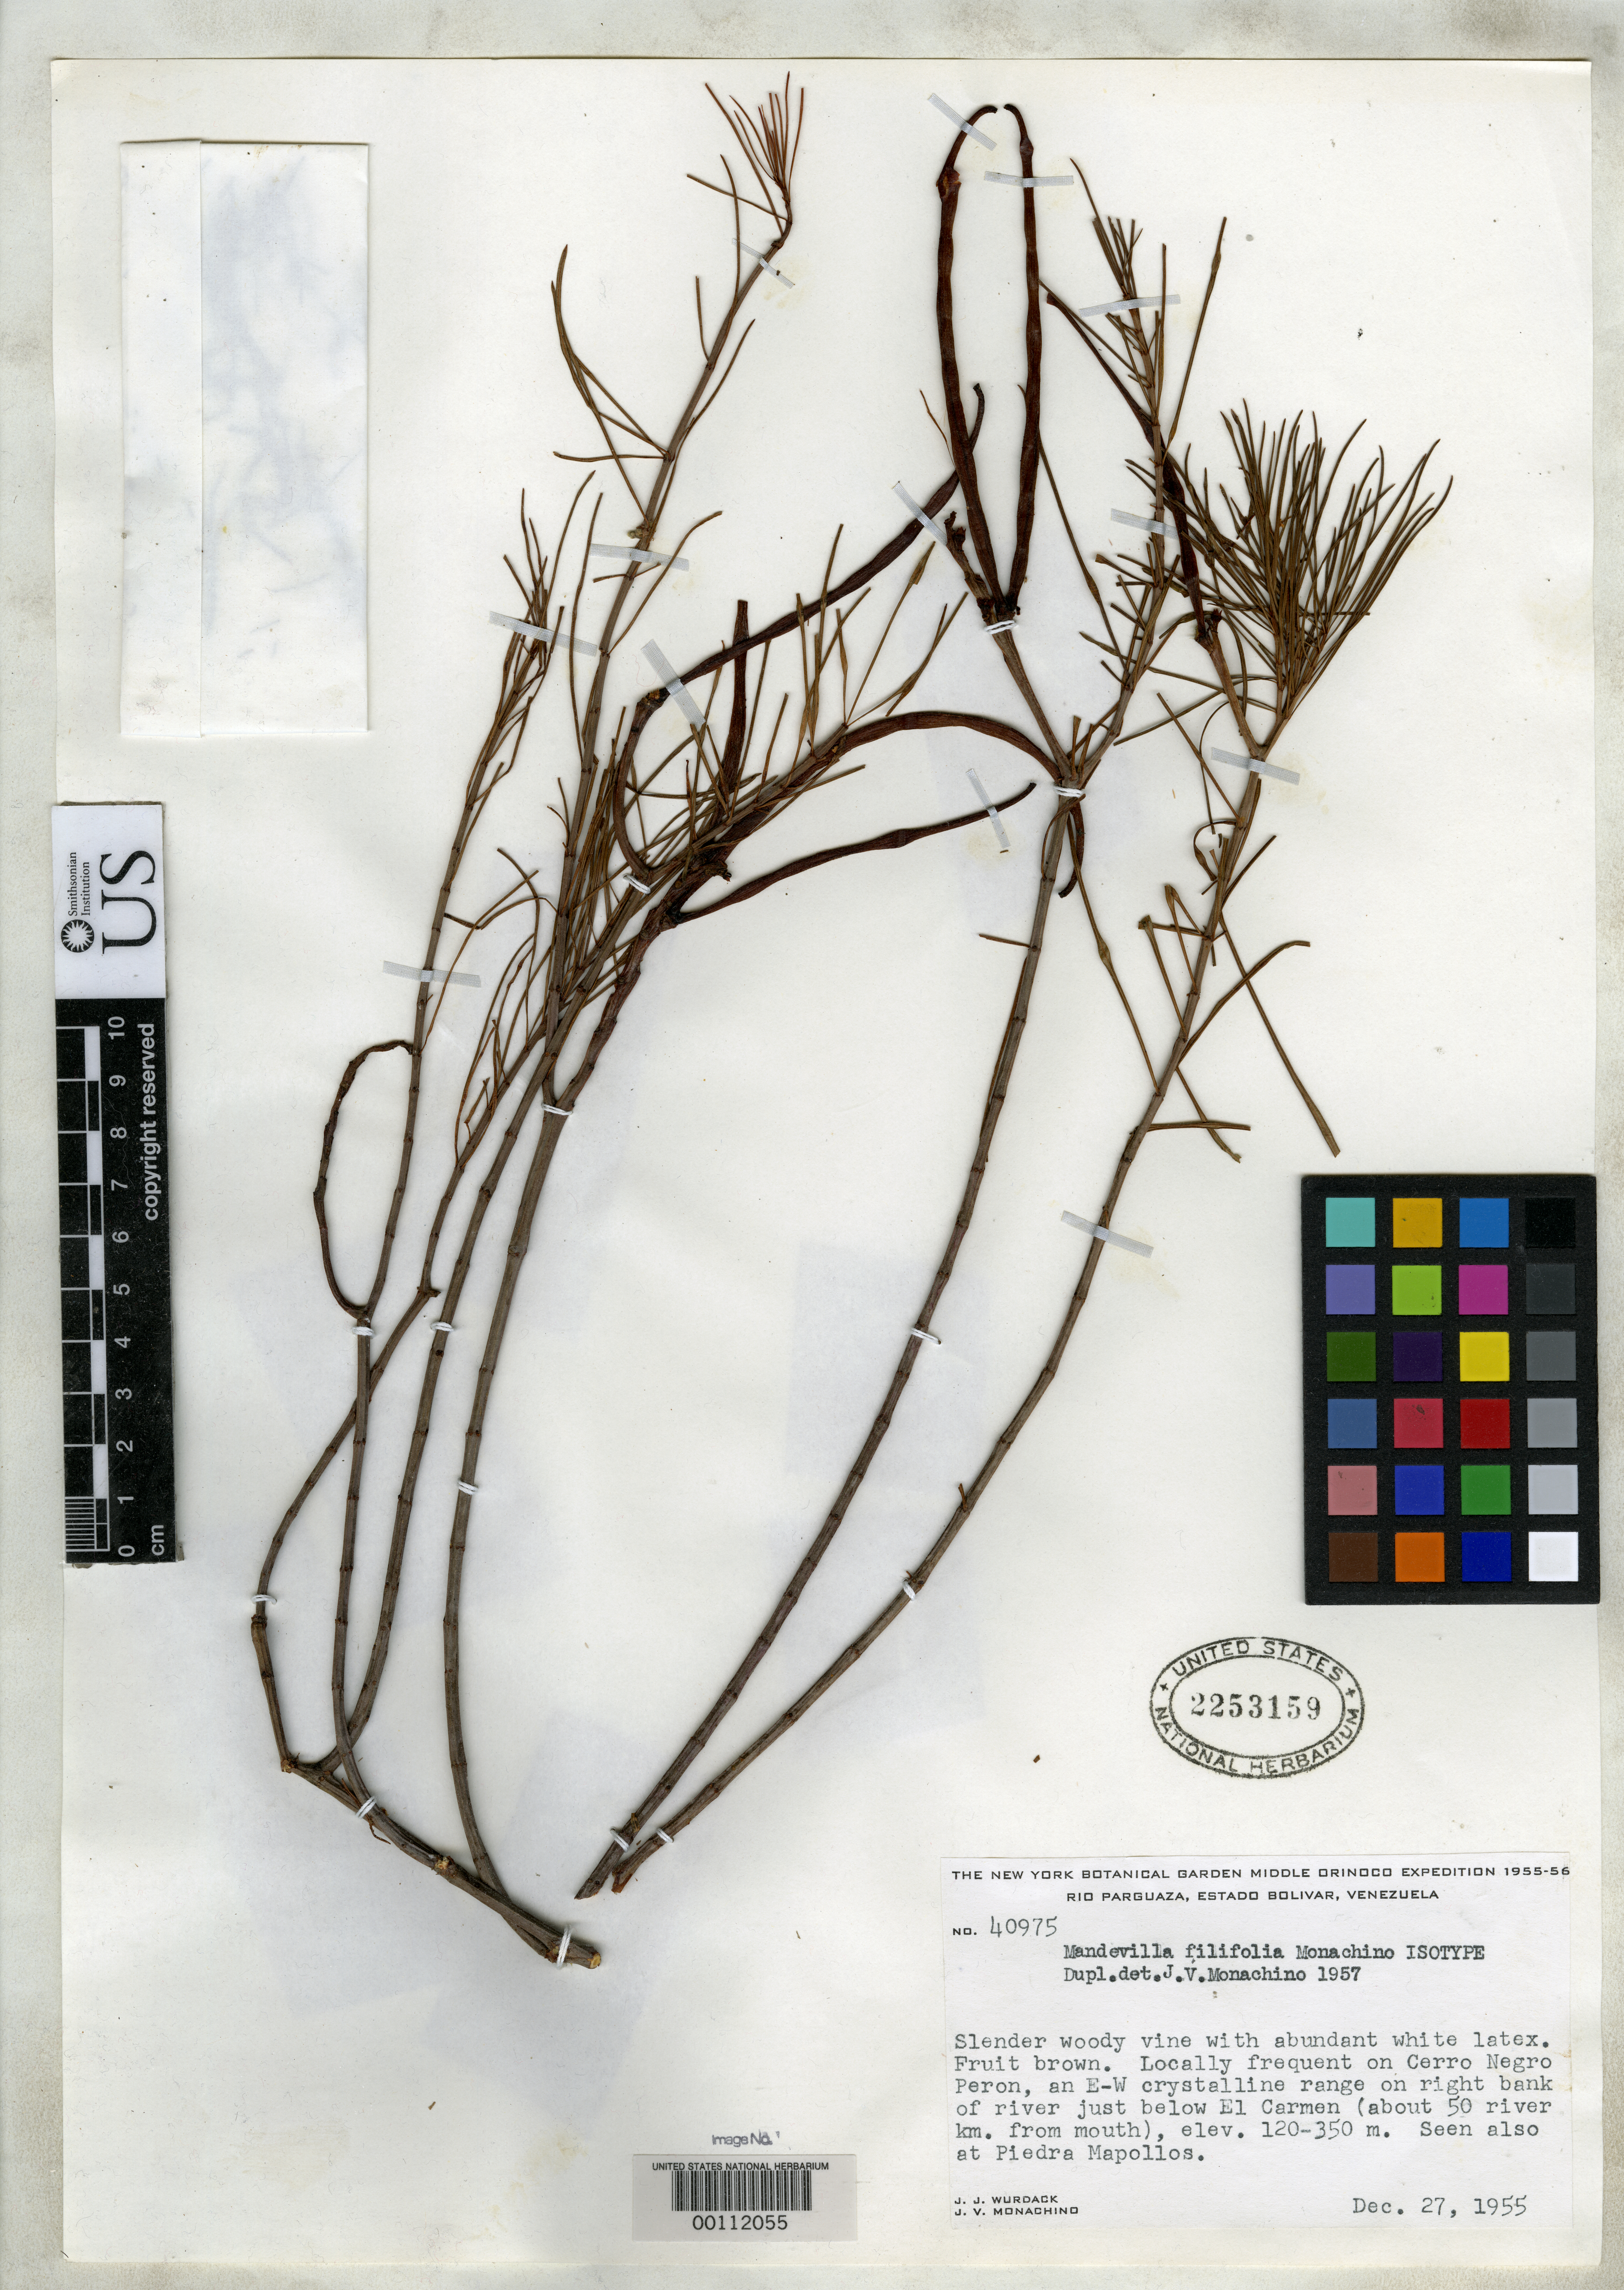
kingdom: Plantae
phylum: Tracheophyta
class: Magnoliopsida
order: Gentianales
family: Apocynaceae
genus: Mandevilla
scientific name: Mandevilla filifolia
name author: Monach.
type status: Isotype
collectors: J. J. Wurdack & J. V. Monachino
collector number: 40975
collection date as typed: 27 Dec 1955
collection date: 1955-12-27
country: Venezuela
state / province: Bolivar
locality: Rio Parguaza.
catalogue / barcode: US 2253159